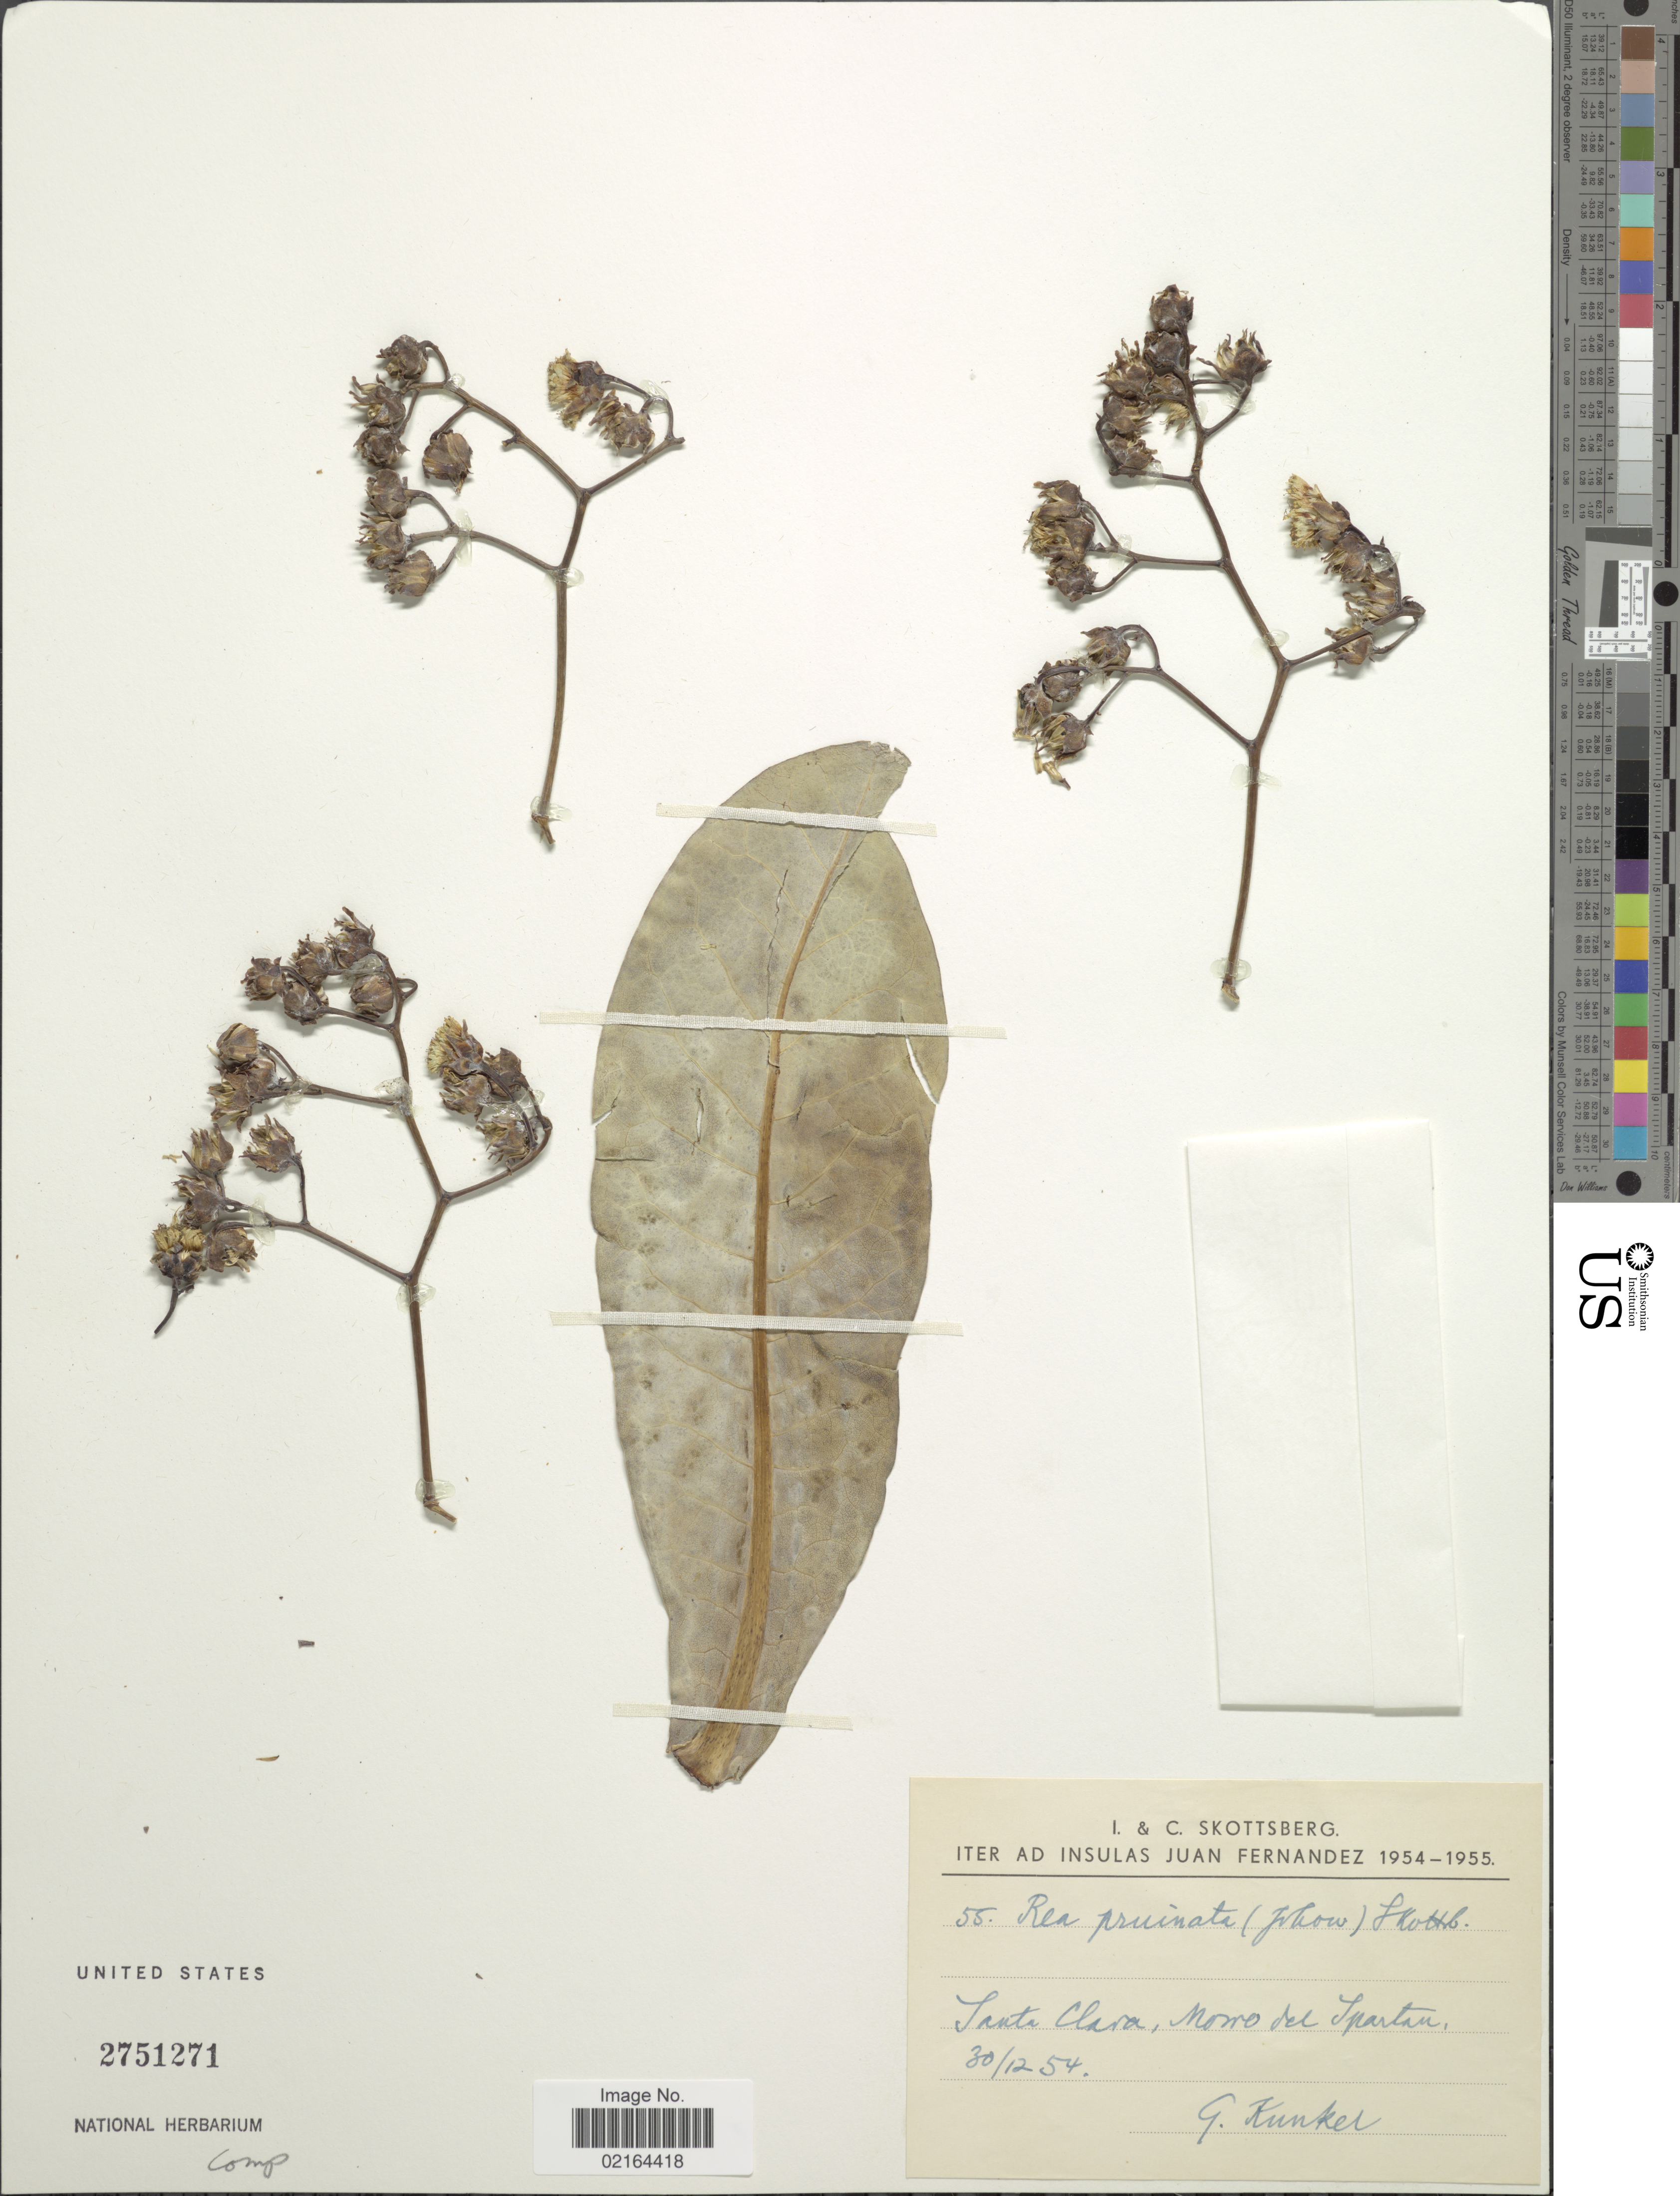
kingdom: Plantae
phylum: Tracheophyta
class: Magnoliopsida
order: Asterales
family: Asteraceae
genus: Sonchus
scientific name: Sonchus pruinatus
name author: (Johow) S.C. Kim & Mejías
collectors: G. Kunkel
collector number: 55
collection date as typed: Transcribed d/m/y: 30/12/54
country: Chile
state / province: Valparaíso (V)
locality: Iter ad Insulas Juan Fernandez, Santa Clara, Morro del Spartan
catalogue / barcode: US 2751271